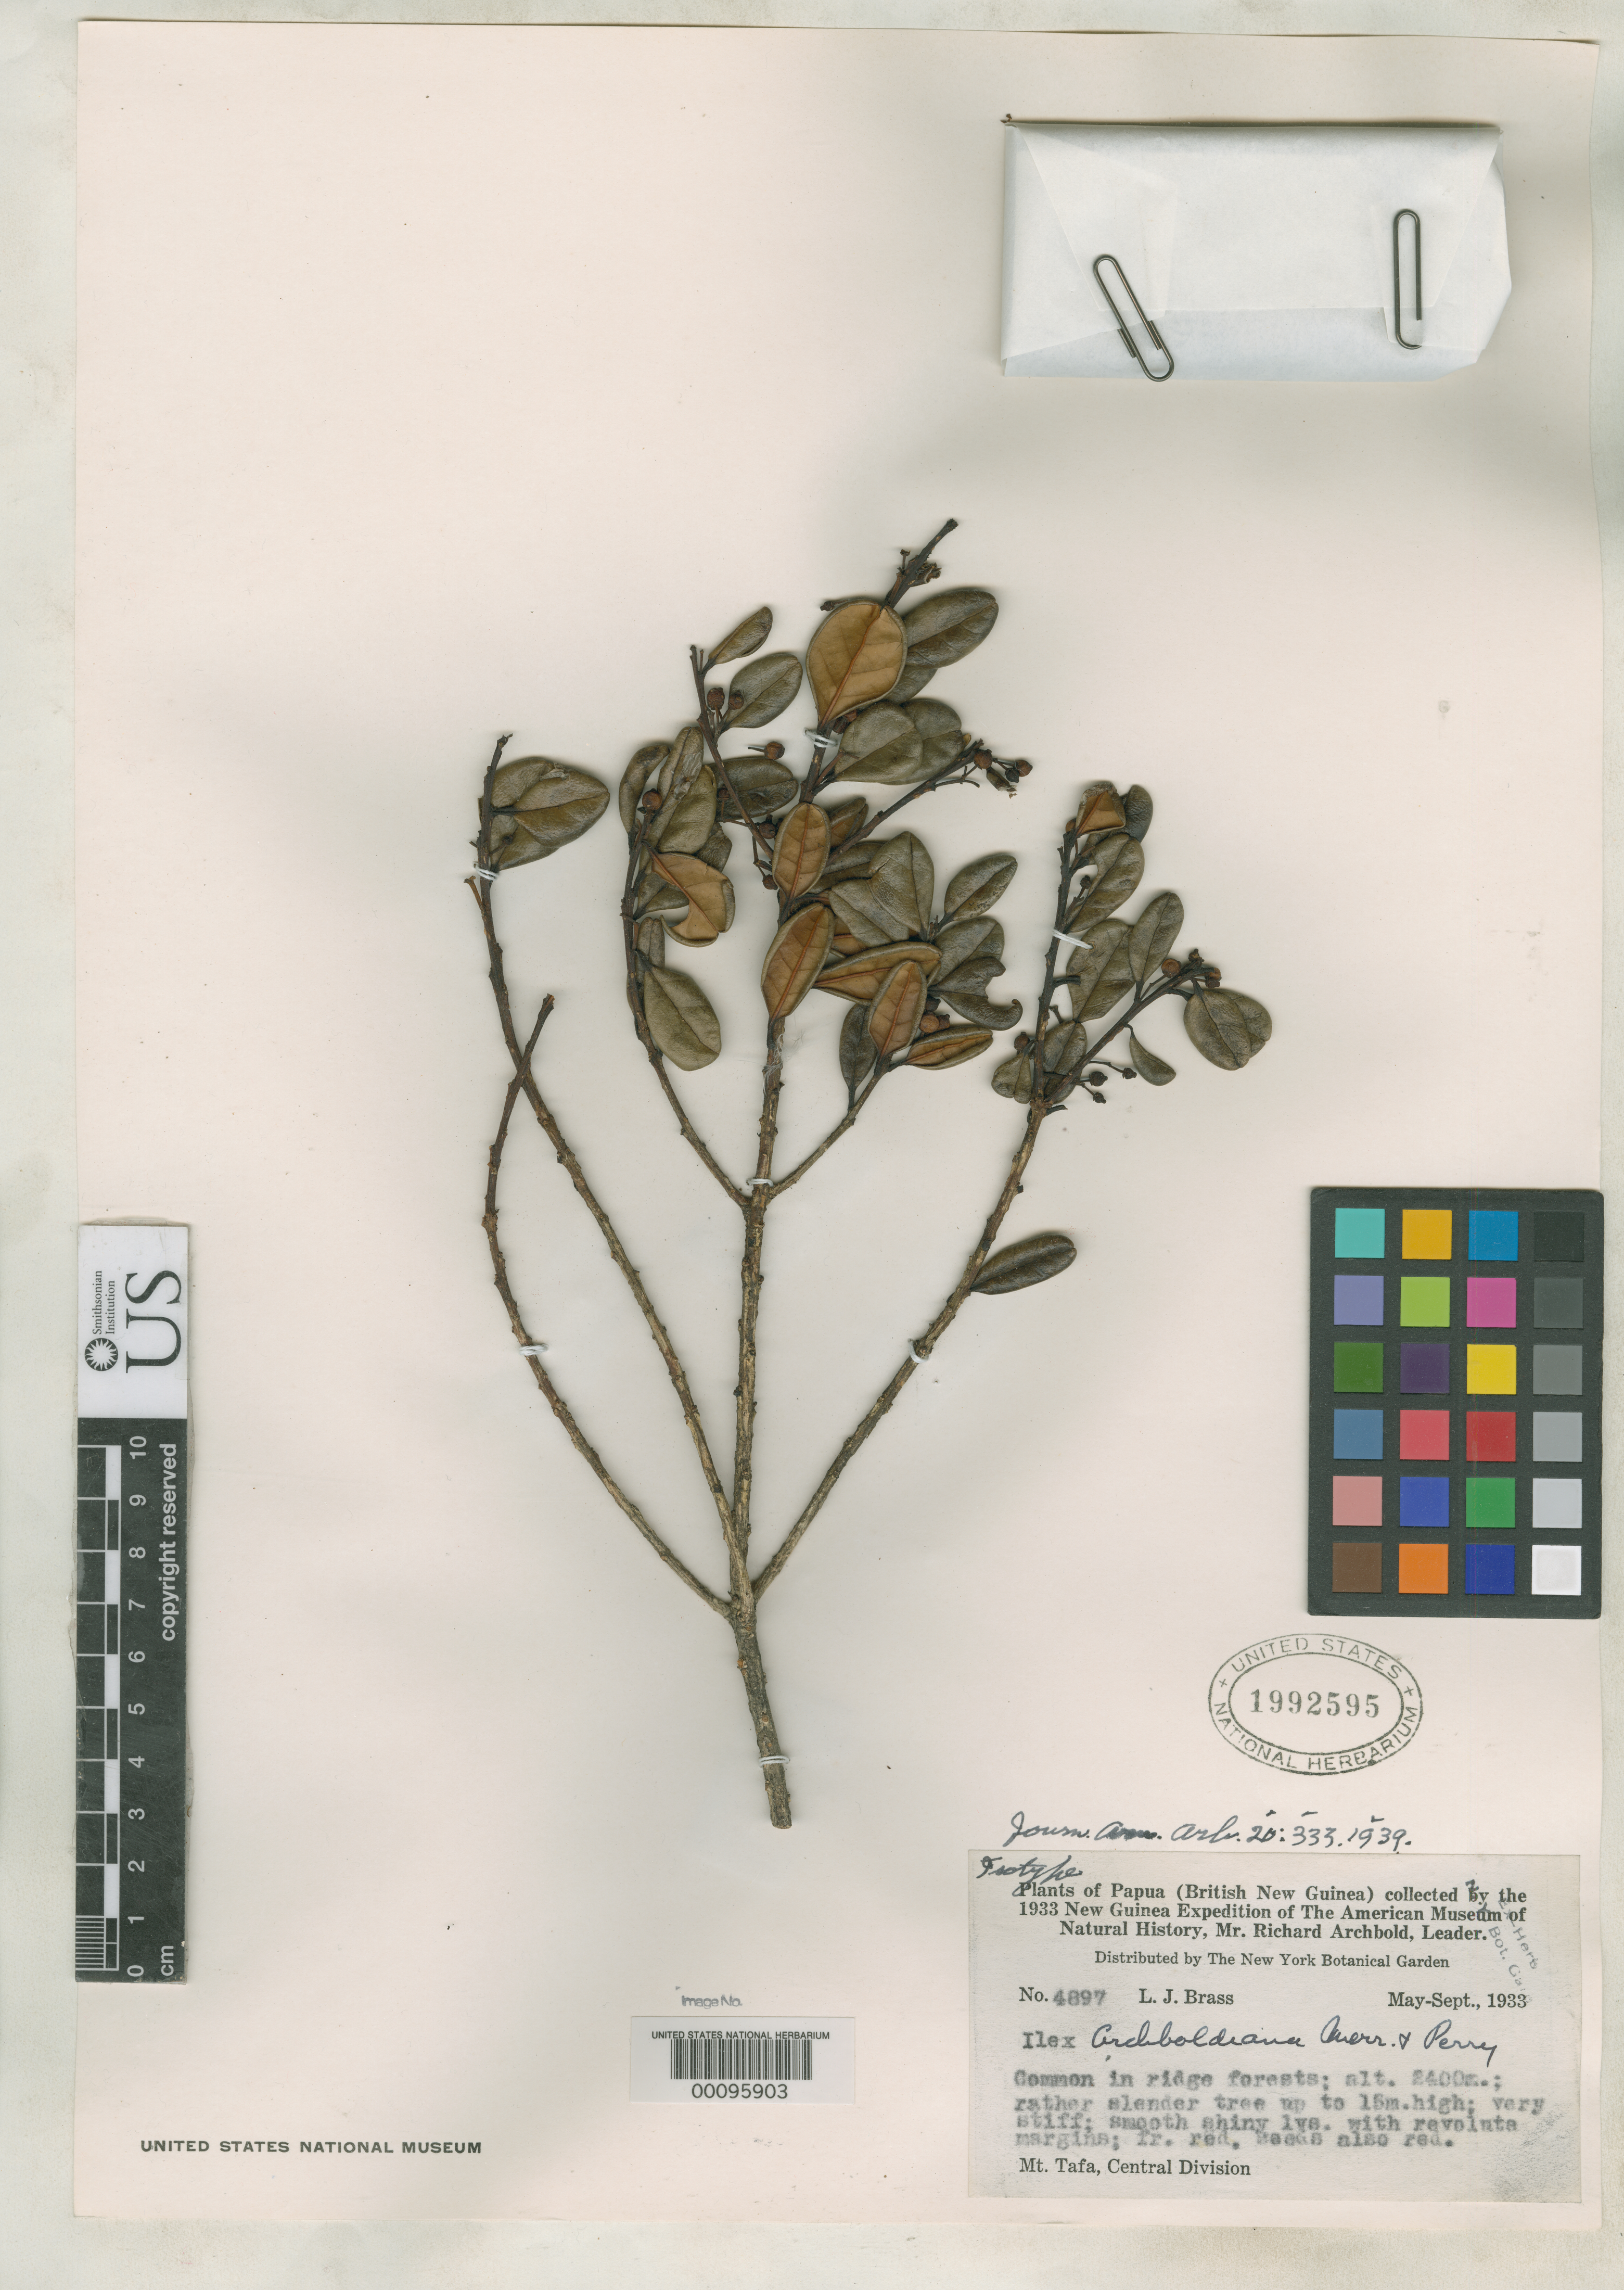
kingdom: Plantae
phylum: Tracheophyta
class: Magnoliopsida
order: Aquifoliales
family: Aquifoliaceae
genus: Ilex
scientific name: Ilex archboldiana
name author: Merr. & L.M. Perry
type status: Isotype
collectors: L. J. Brass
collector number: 4897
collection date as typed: May 1933 to -- Sep 1933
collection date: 1933-05/1933-09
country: Papua New Guinea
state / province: Central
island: New Guinea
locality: Mt. Tafa.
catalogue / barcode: US 1992595